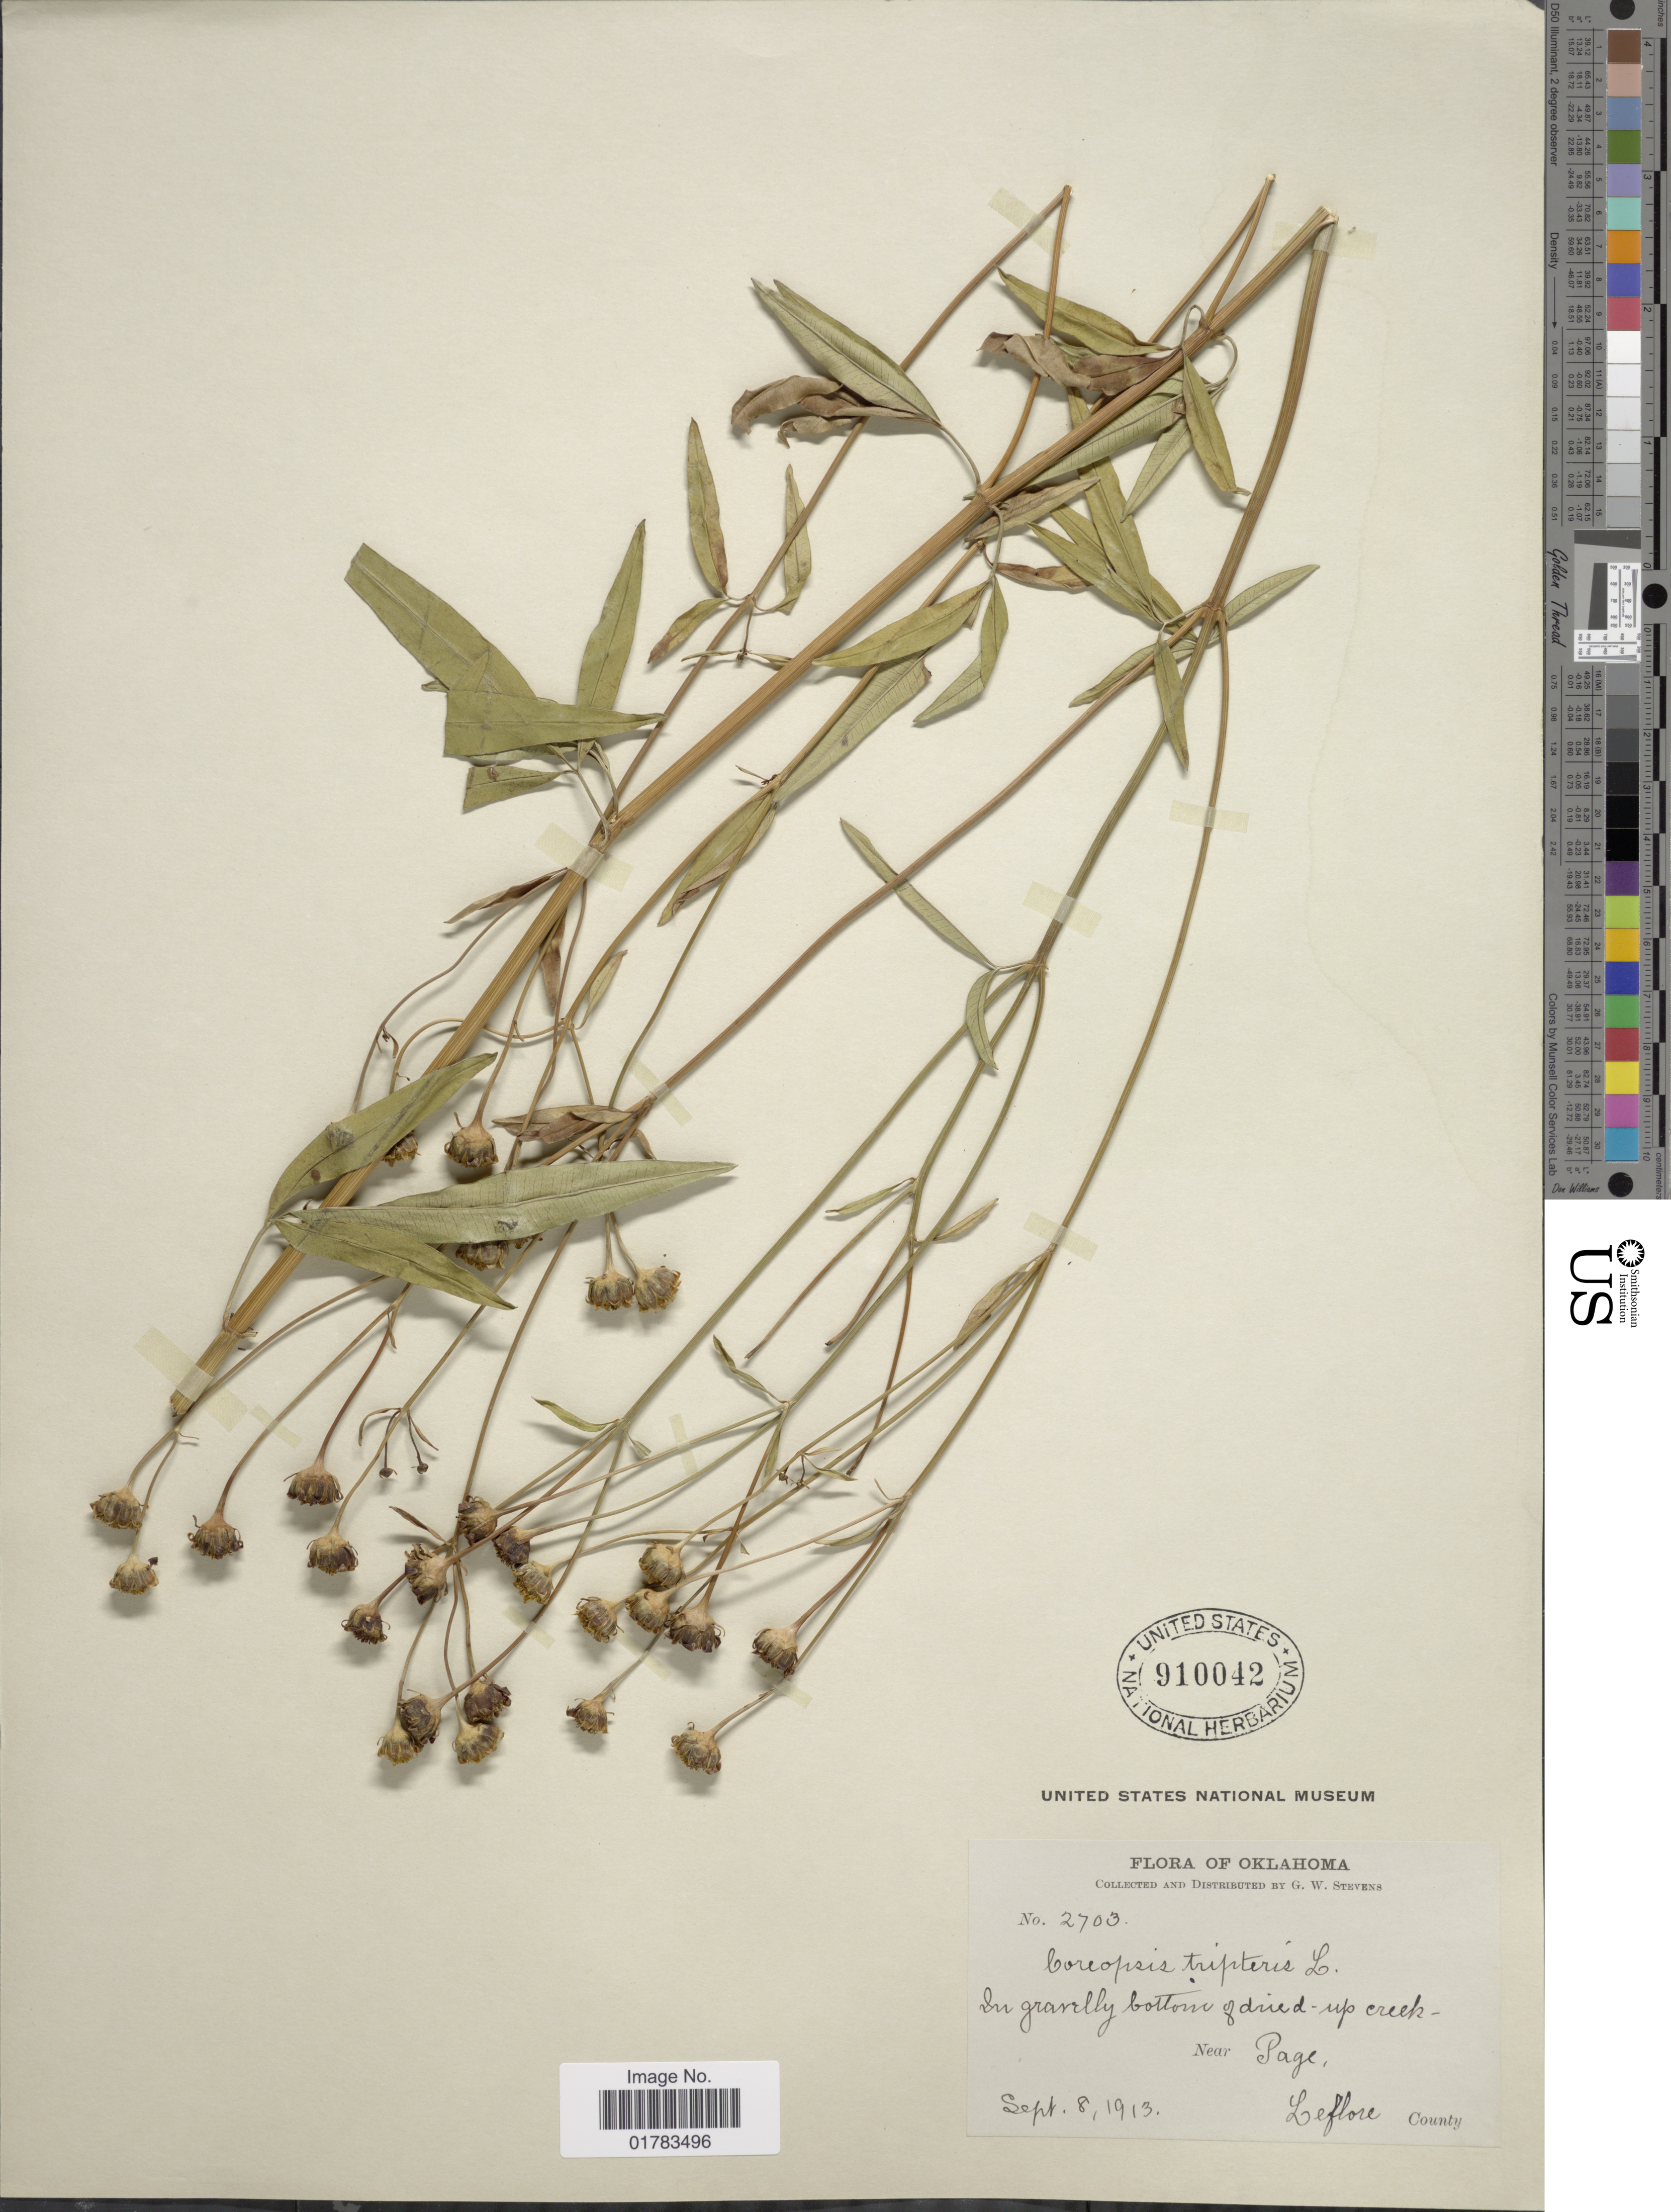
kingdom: Plantae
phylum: Tracheophyta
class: Magnoliopsida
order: Asterales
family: Asteraceae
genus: Coreopsis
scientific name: Coreopsis tripteris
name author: L.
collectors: G. W. Stevens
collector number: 2703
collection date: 1913-09-08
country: United States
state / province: Oklahoma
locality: Near Page, Leflore County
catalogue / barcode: US 910042